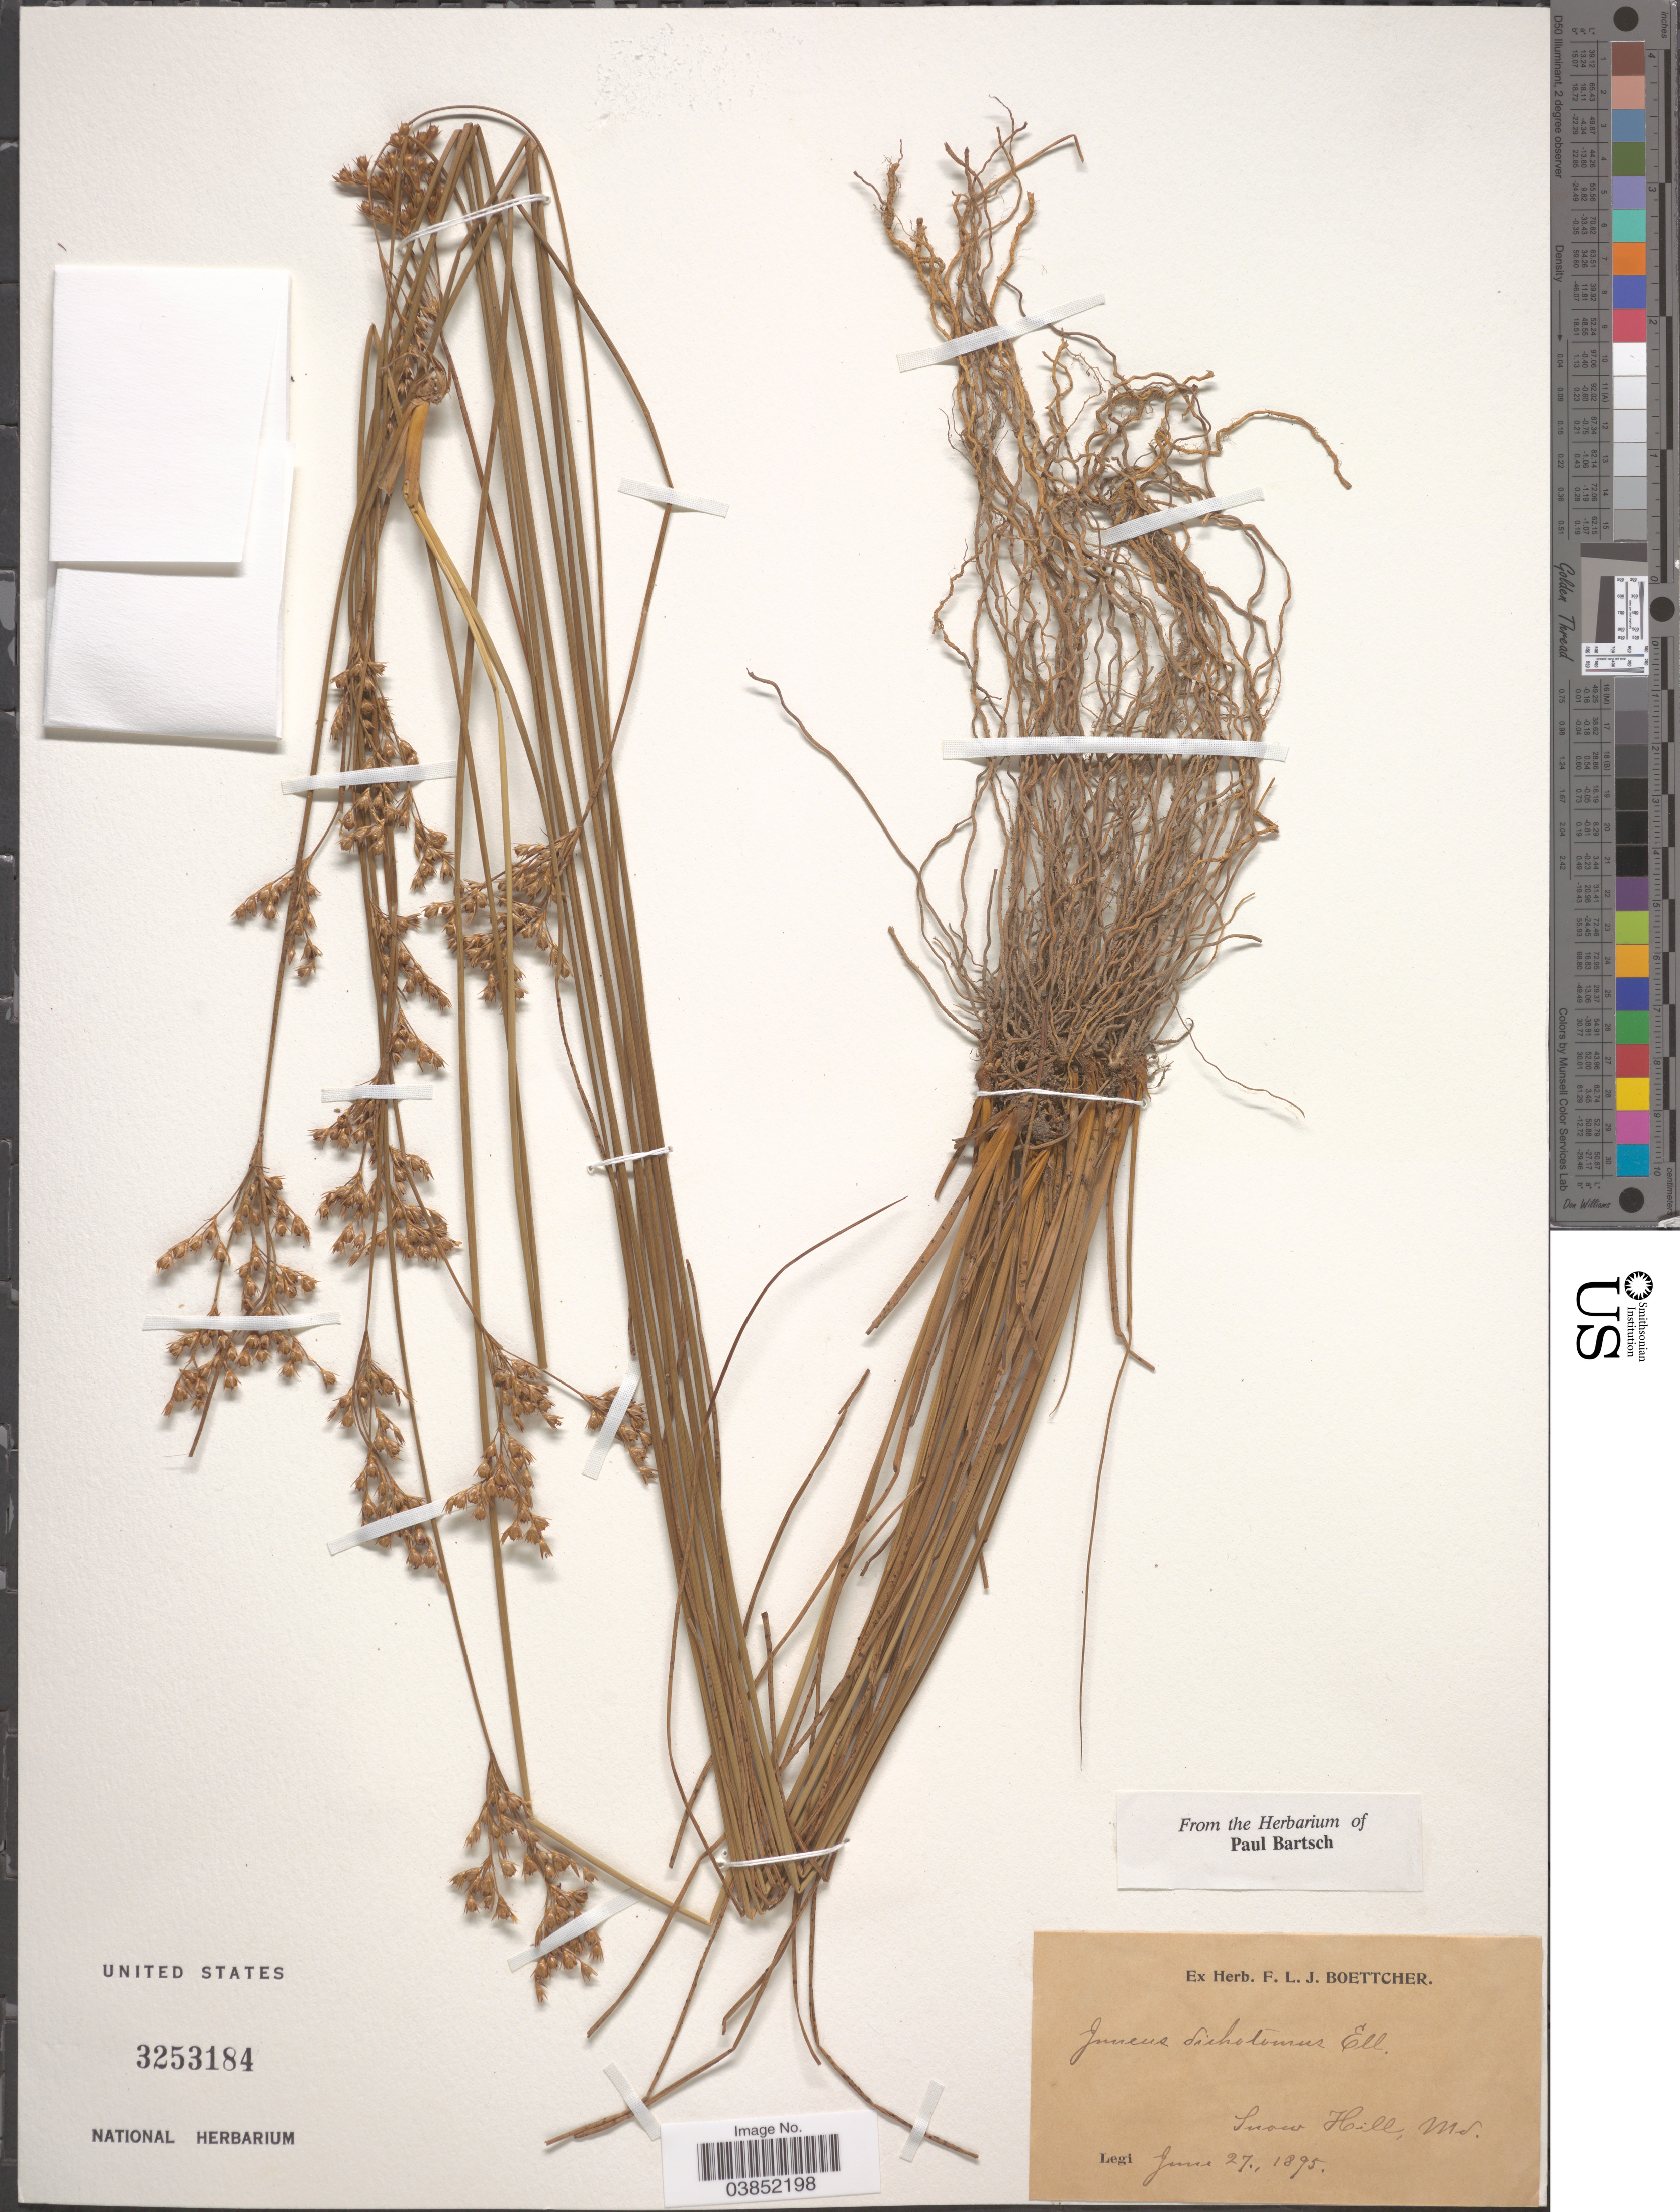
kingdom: Plantae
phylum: Tracheophyta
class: Liliopsida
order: Poales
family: Juncaceae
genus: Juncus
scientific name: Juncus dichotomus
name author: Elliott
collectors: ex herb. F. L. J. Boettcher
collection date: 1895-06-27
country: United States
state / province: Maryland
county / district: Worcester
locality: Snow Hill.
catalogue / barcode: US 3253184